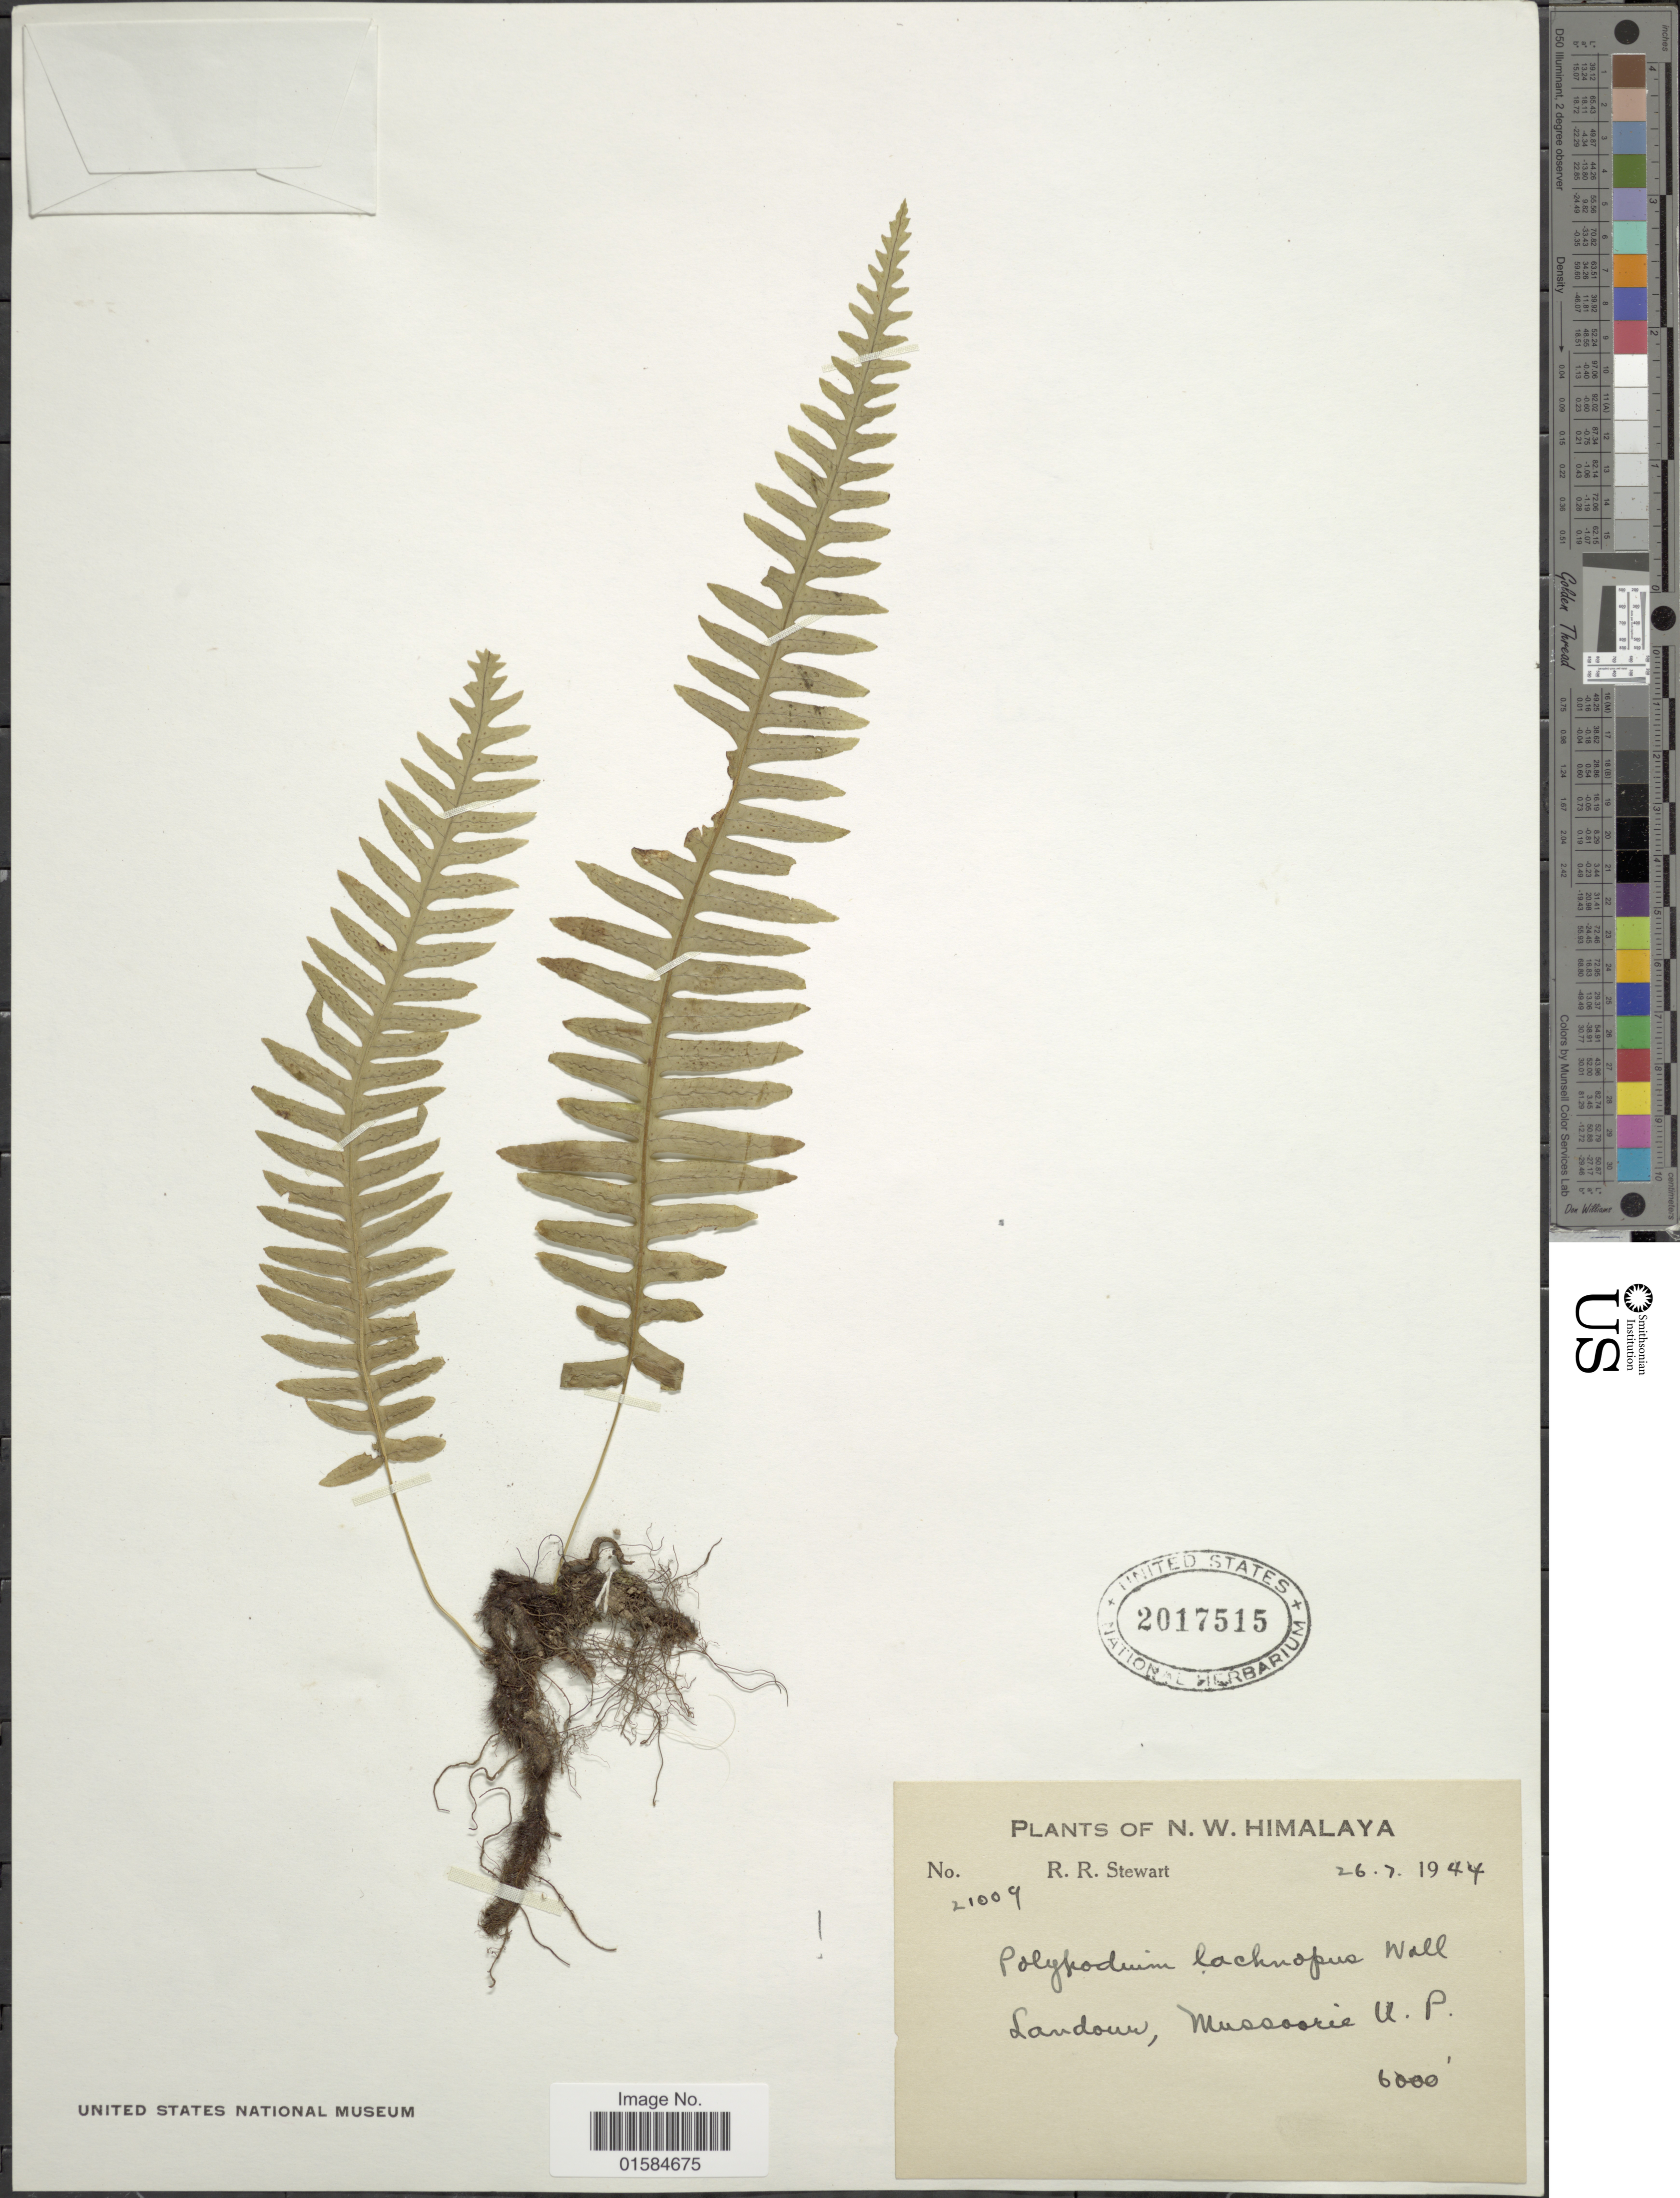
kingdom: Plantae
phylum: Tracheophyta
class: Polypodiopsida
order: Polypodiales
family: Polypodiaceae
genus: Goniophlebium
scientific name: Goniophlebium lachnopus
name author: (Wall. ex Hook.) J. Sm.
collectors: R. R. Stewart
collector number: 21009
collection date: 1944-07-26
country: India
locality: N. W. Himalaya, Landour, Mussoorie, U. P.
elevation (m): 1829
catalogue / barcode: US 2017515